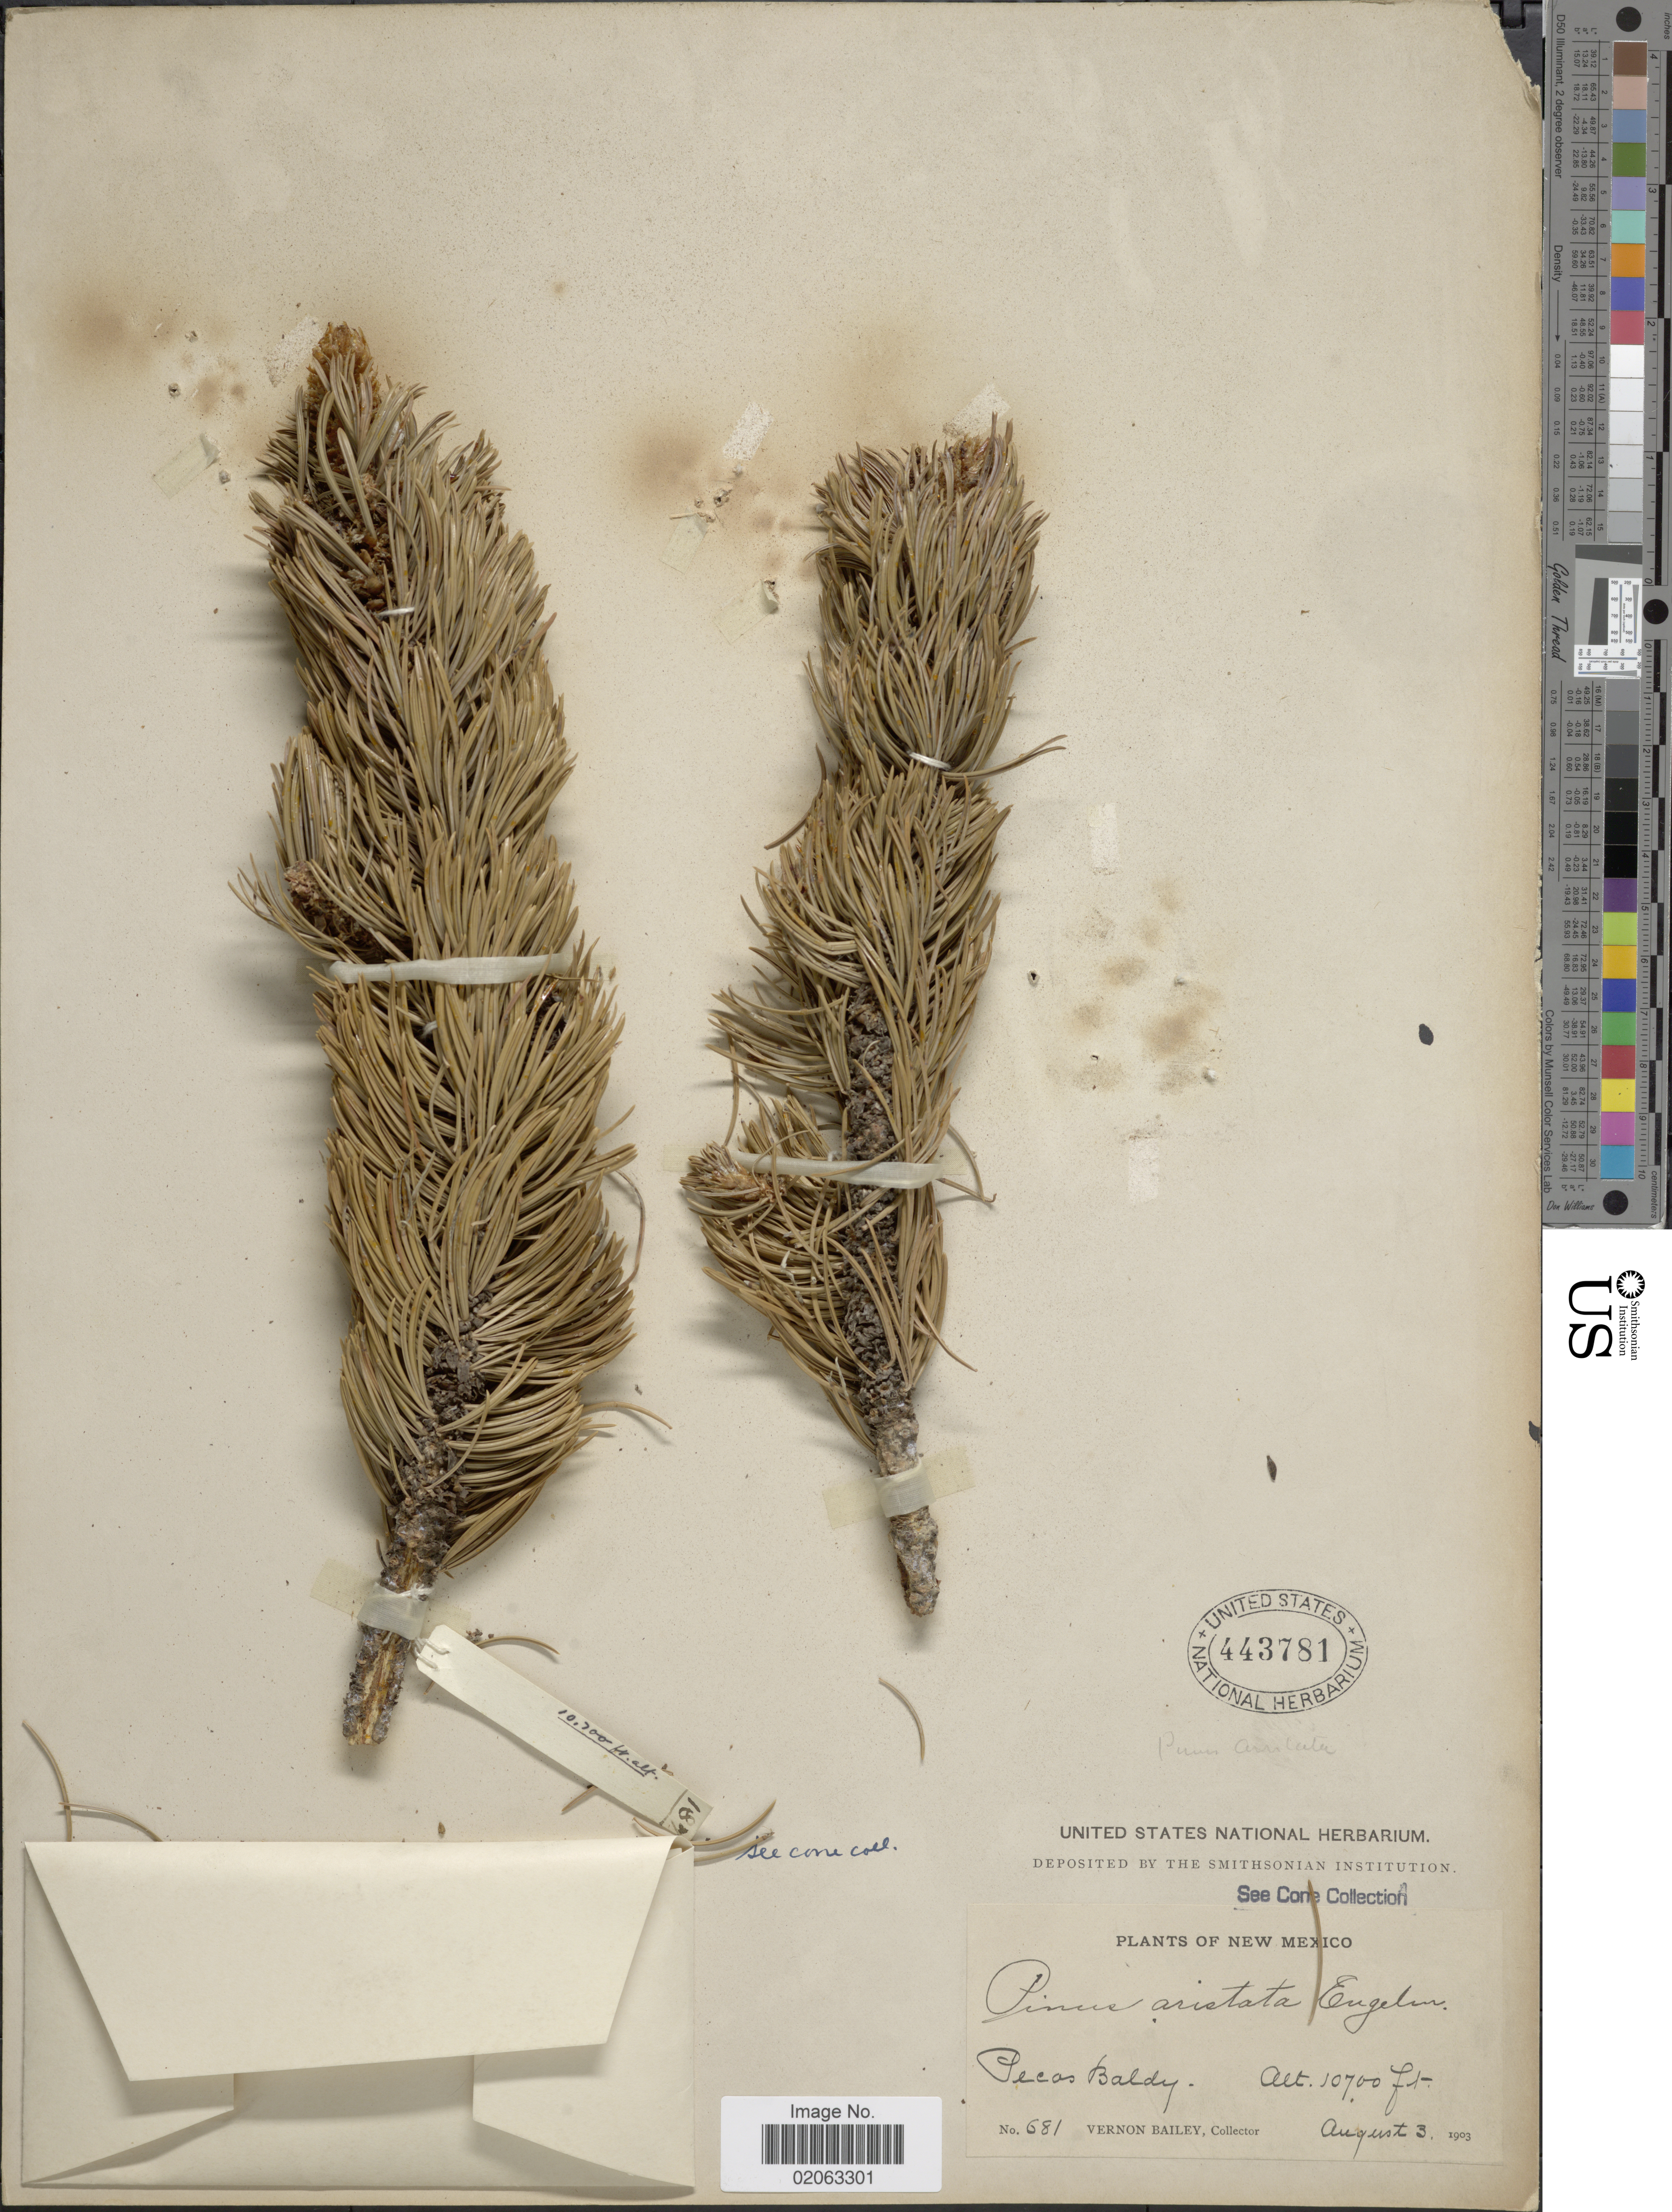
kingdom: Plantae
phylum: Tracheophyta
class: Pinopsida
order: Pinales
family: Pinaceae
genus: Pinus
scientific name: Pinus aristata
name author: Engelm.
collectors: V. O. Bailey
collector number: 681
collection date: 1903-08-03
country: United States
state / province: New Mexico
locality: Pecos Baldy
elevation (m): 3261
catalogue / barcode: US 443781